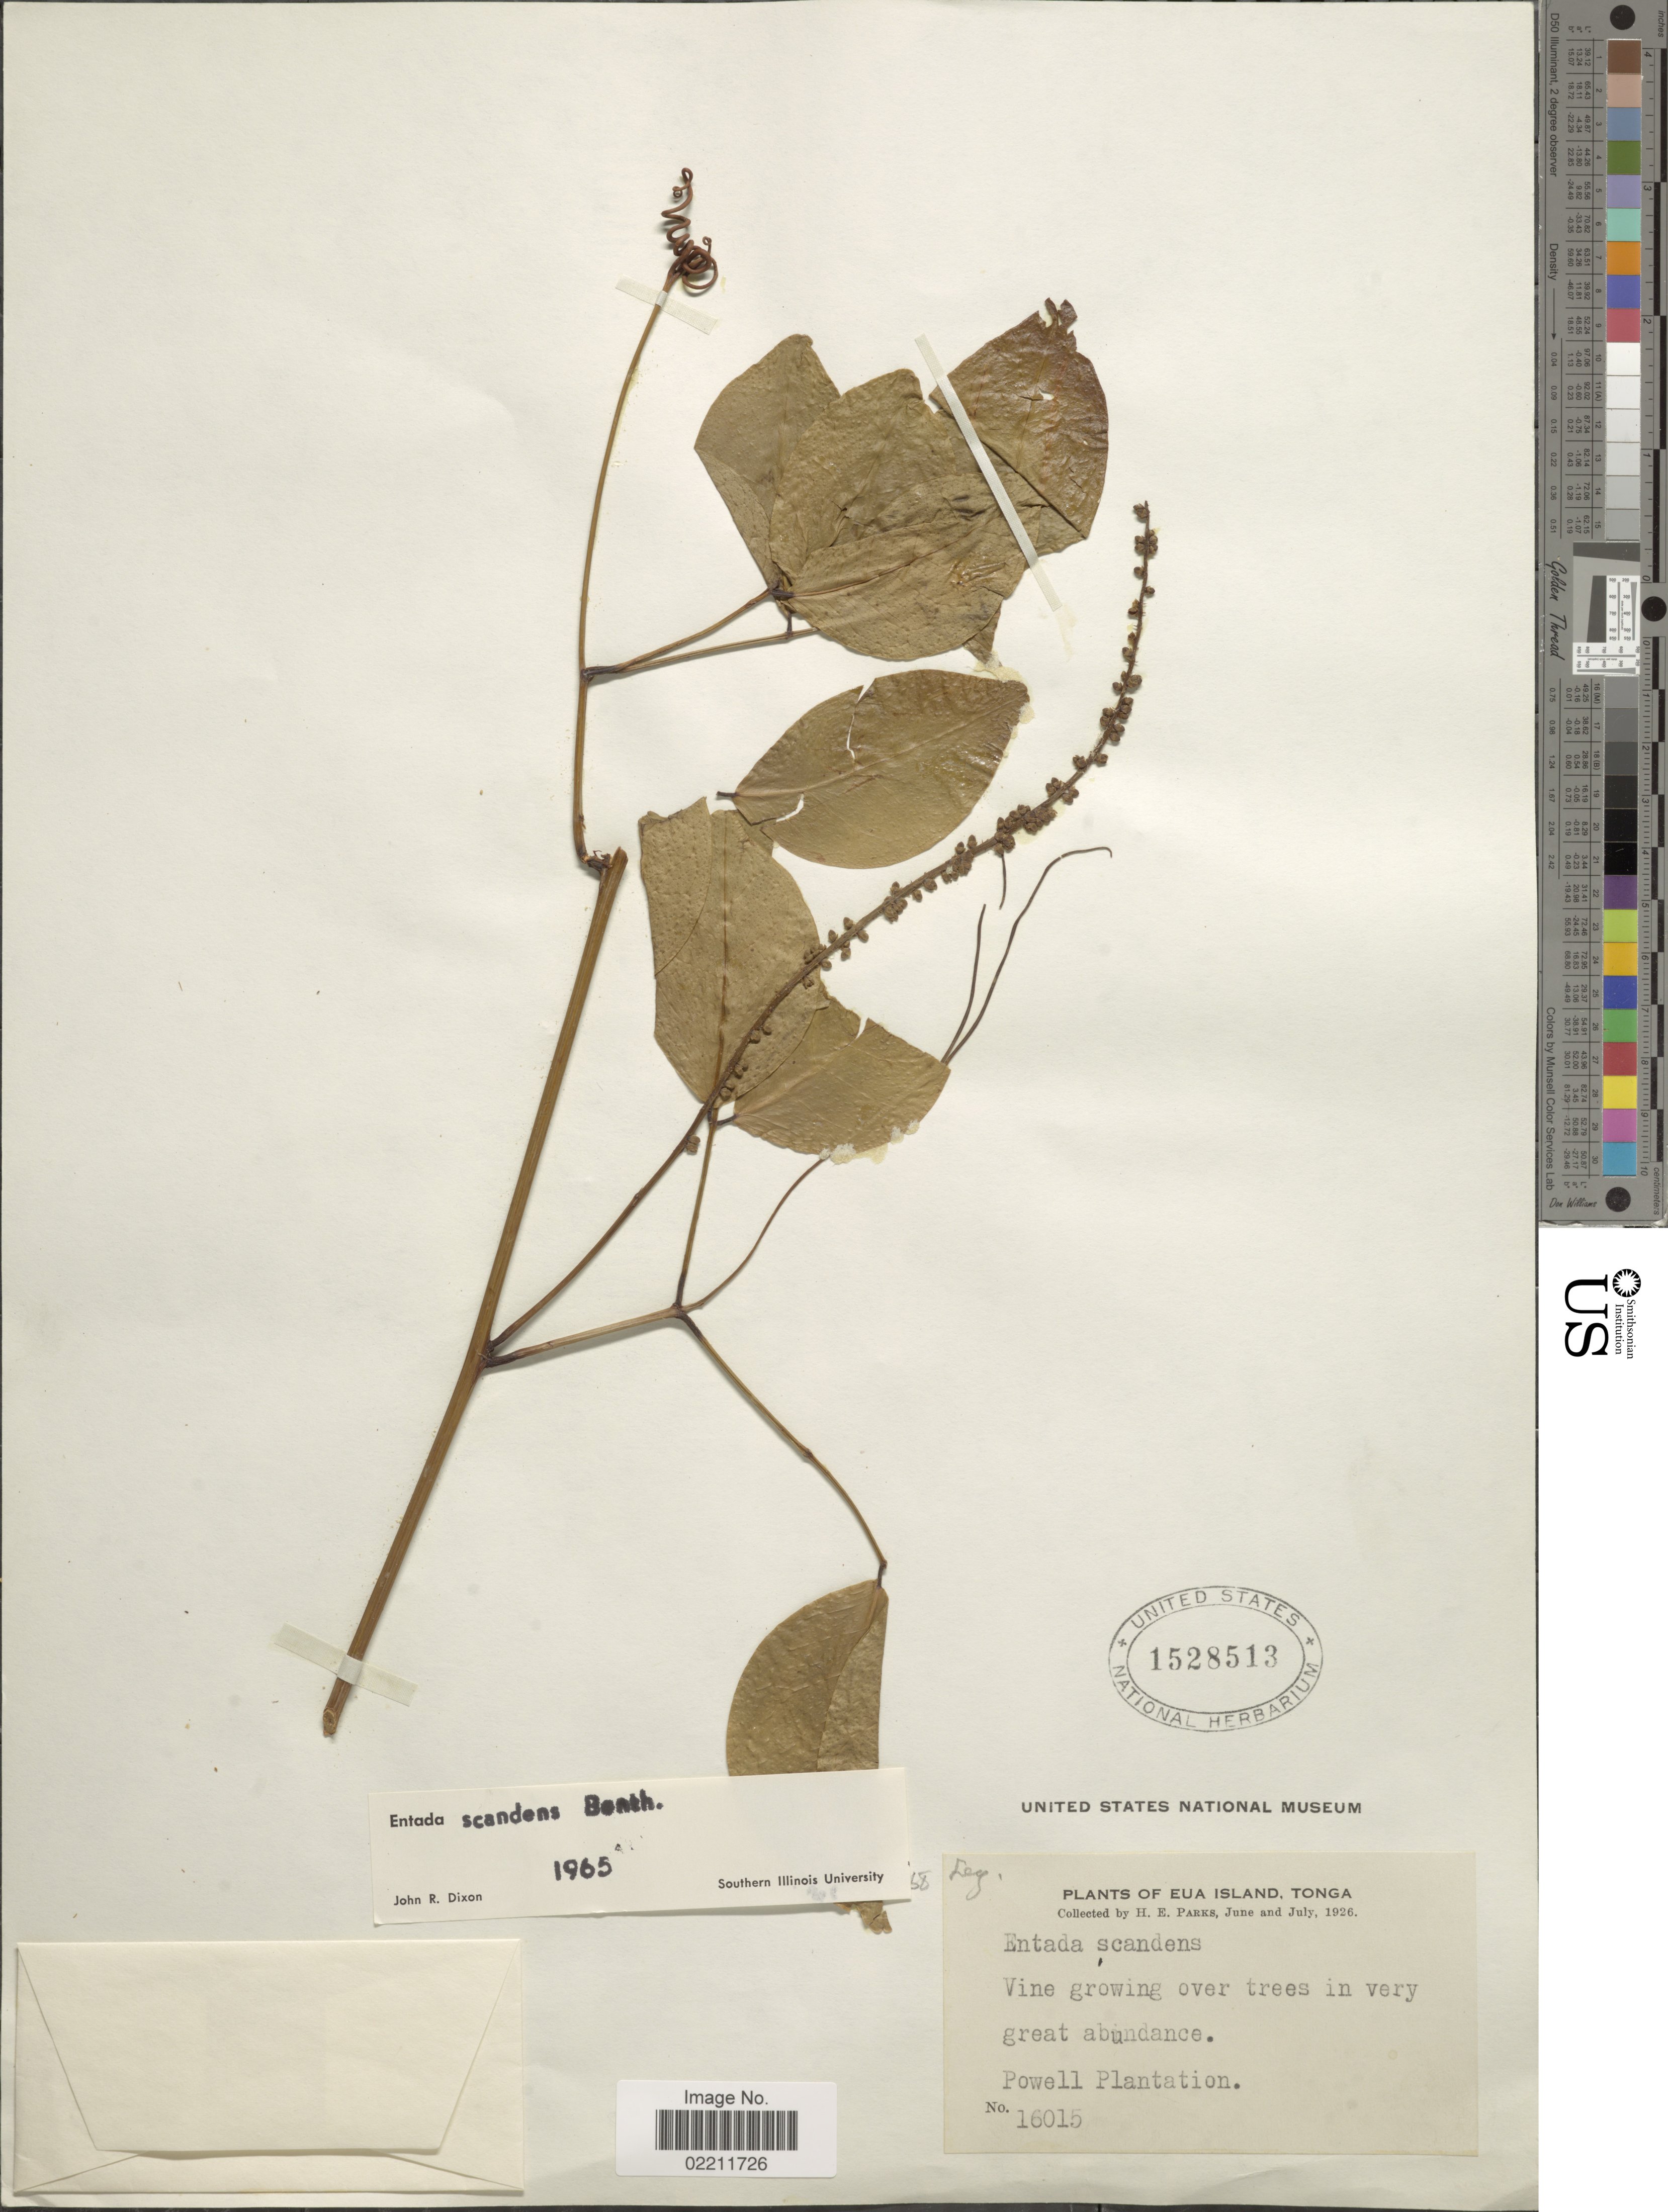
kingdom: Plantae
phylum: Tracheophyta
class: Magnoliopsida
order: Fabales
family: Fabaceae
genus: Entada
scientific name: Entada phaseoloides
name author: (L.) Merr.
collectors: H. E. Parks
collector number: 16015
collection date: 1926-06/1926-07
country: Tonga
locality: Eua Islands, Tonga. Powell Plantation.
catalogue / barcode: US 1528513